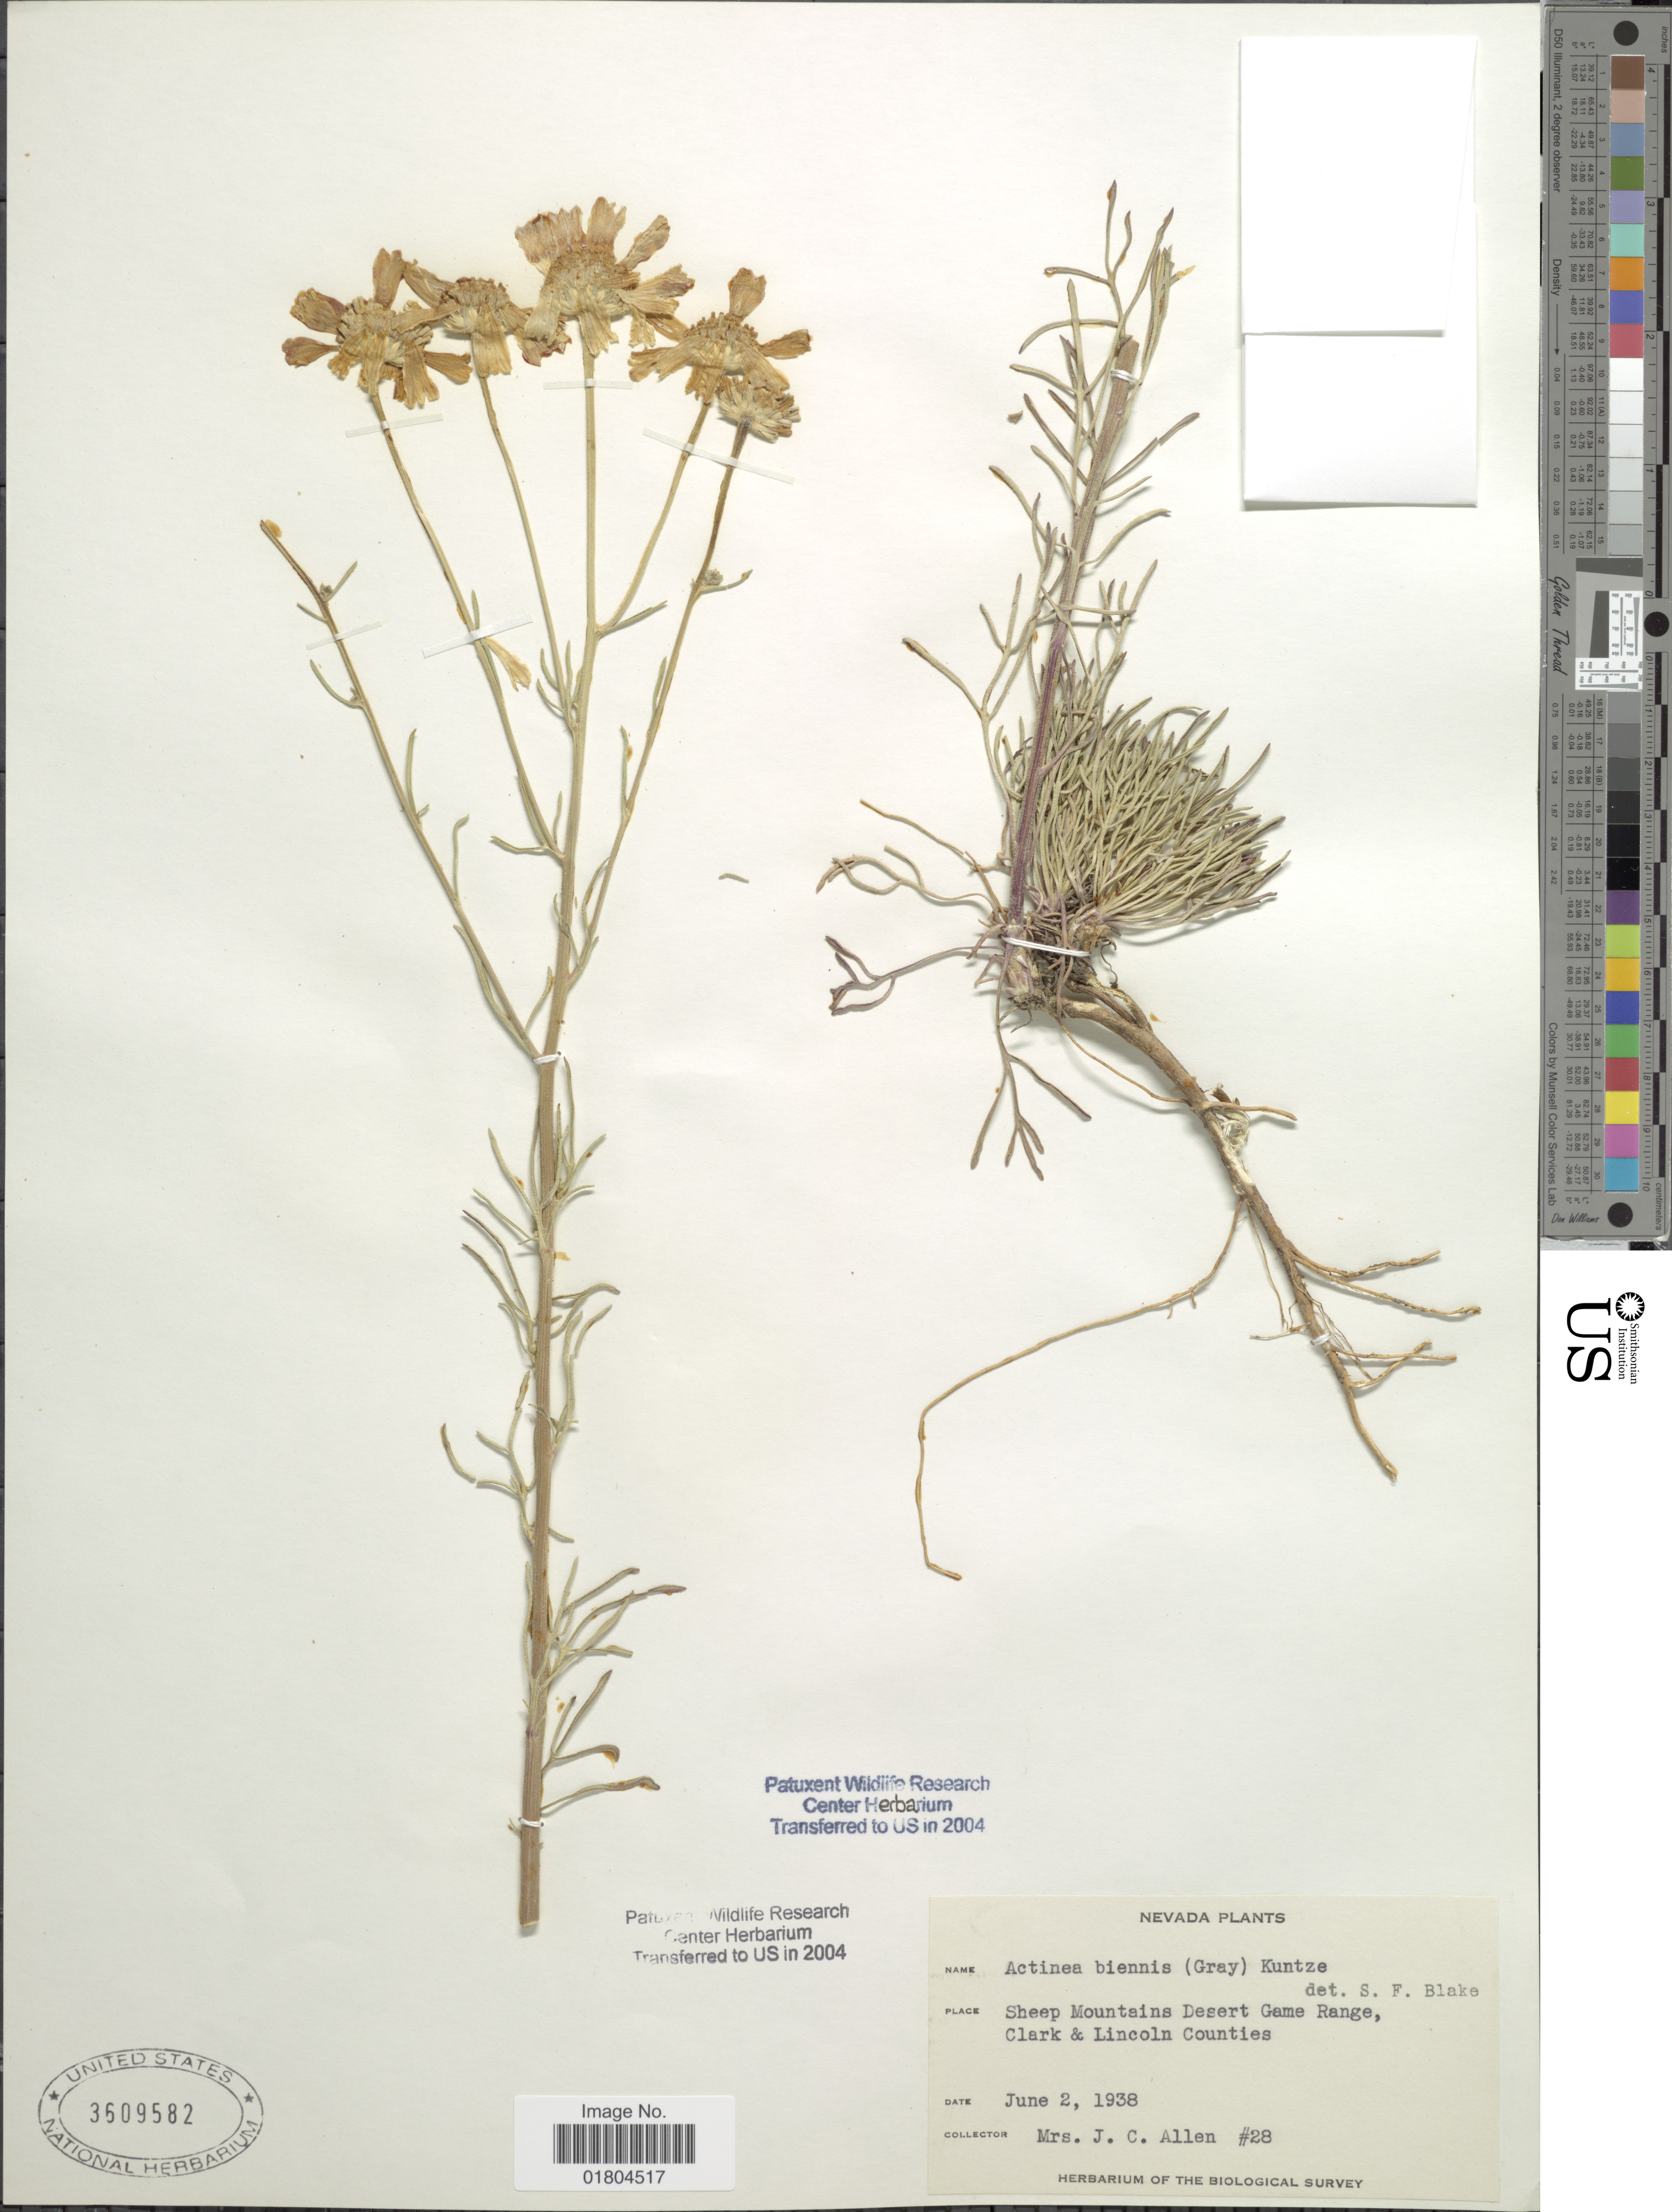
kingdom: Plantae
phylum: Tracheophyta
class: Magnoliopsida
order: Asterales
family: Asteraceae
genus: Hymenoxys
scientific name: Hymenoxys biennis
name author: (A. Gray) H.M. Hall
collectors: Mrs. J. C. Allen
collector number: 28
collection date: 1938-06-02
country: United States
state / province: Nevada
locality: Sheep Mountains Desert Game Range, Clark & Lincoln Counties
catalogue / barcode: US 3609582